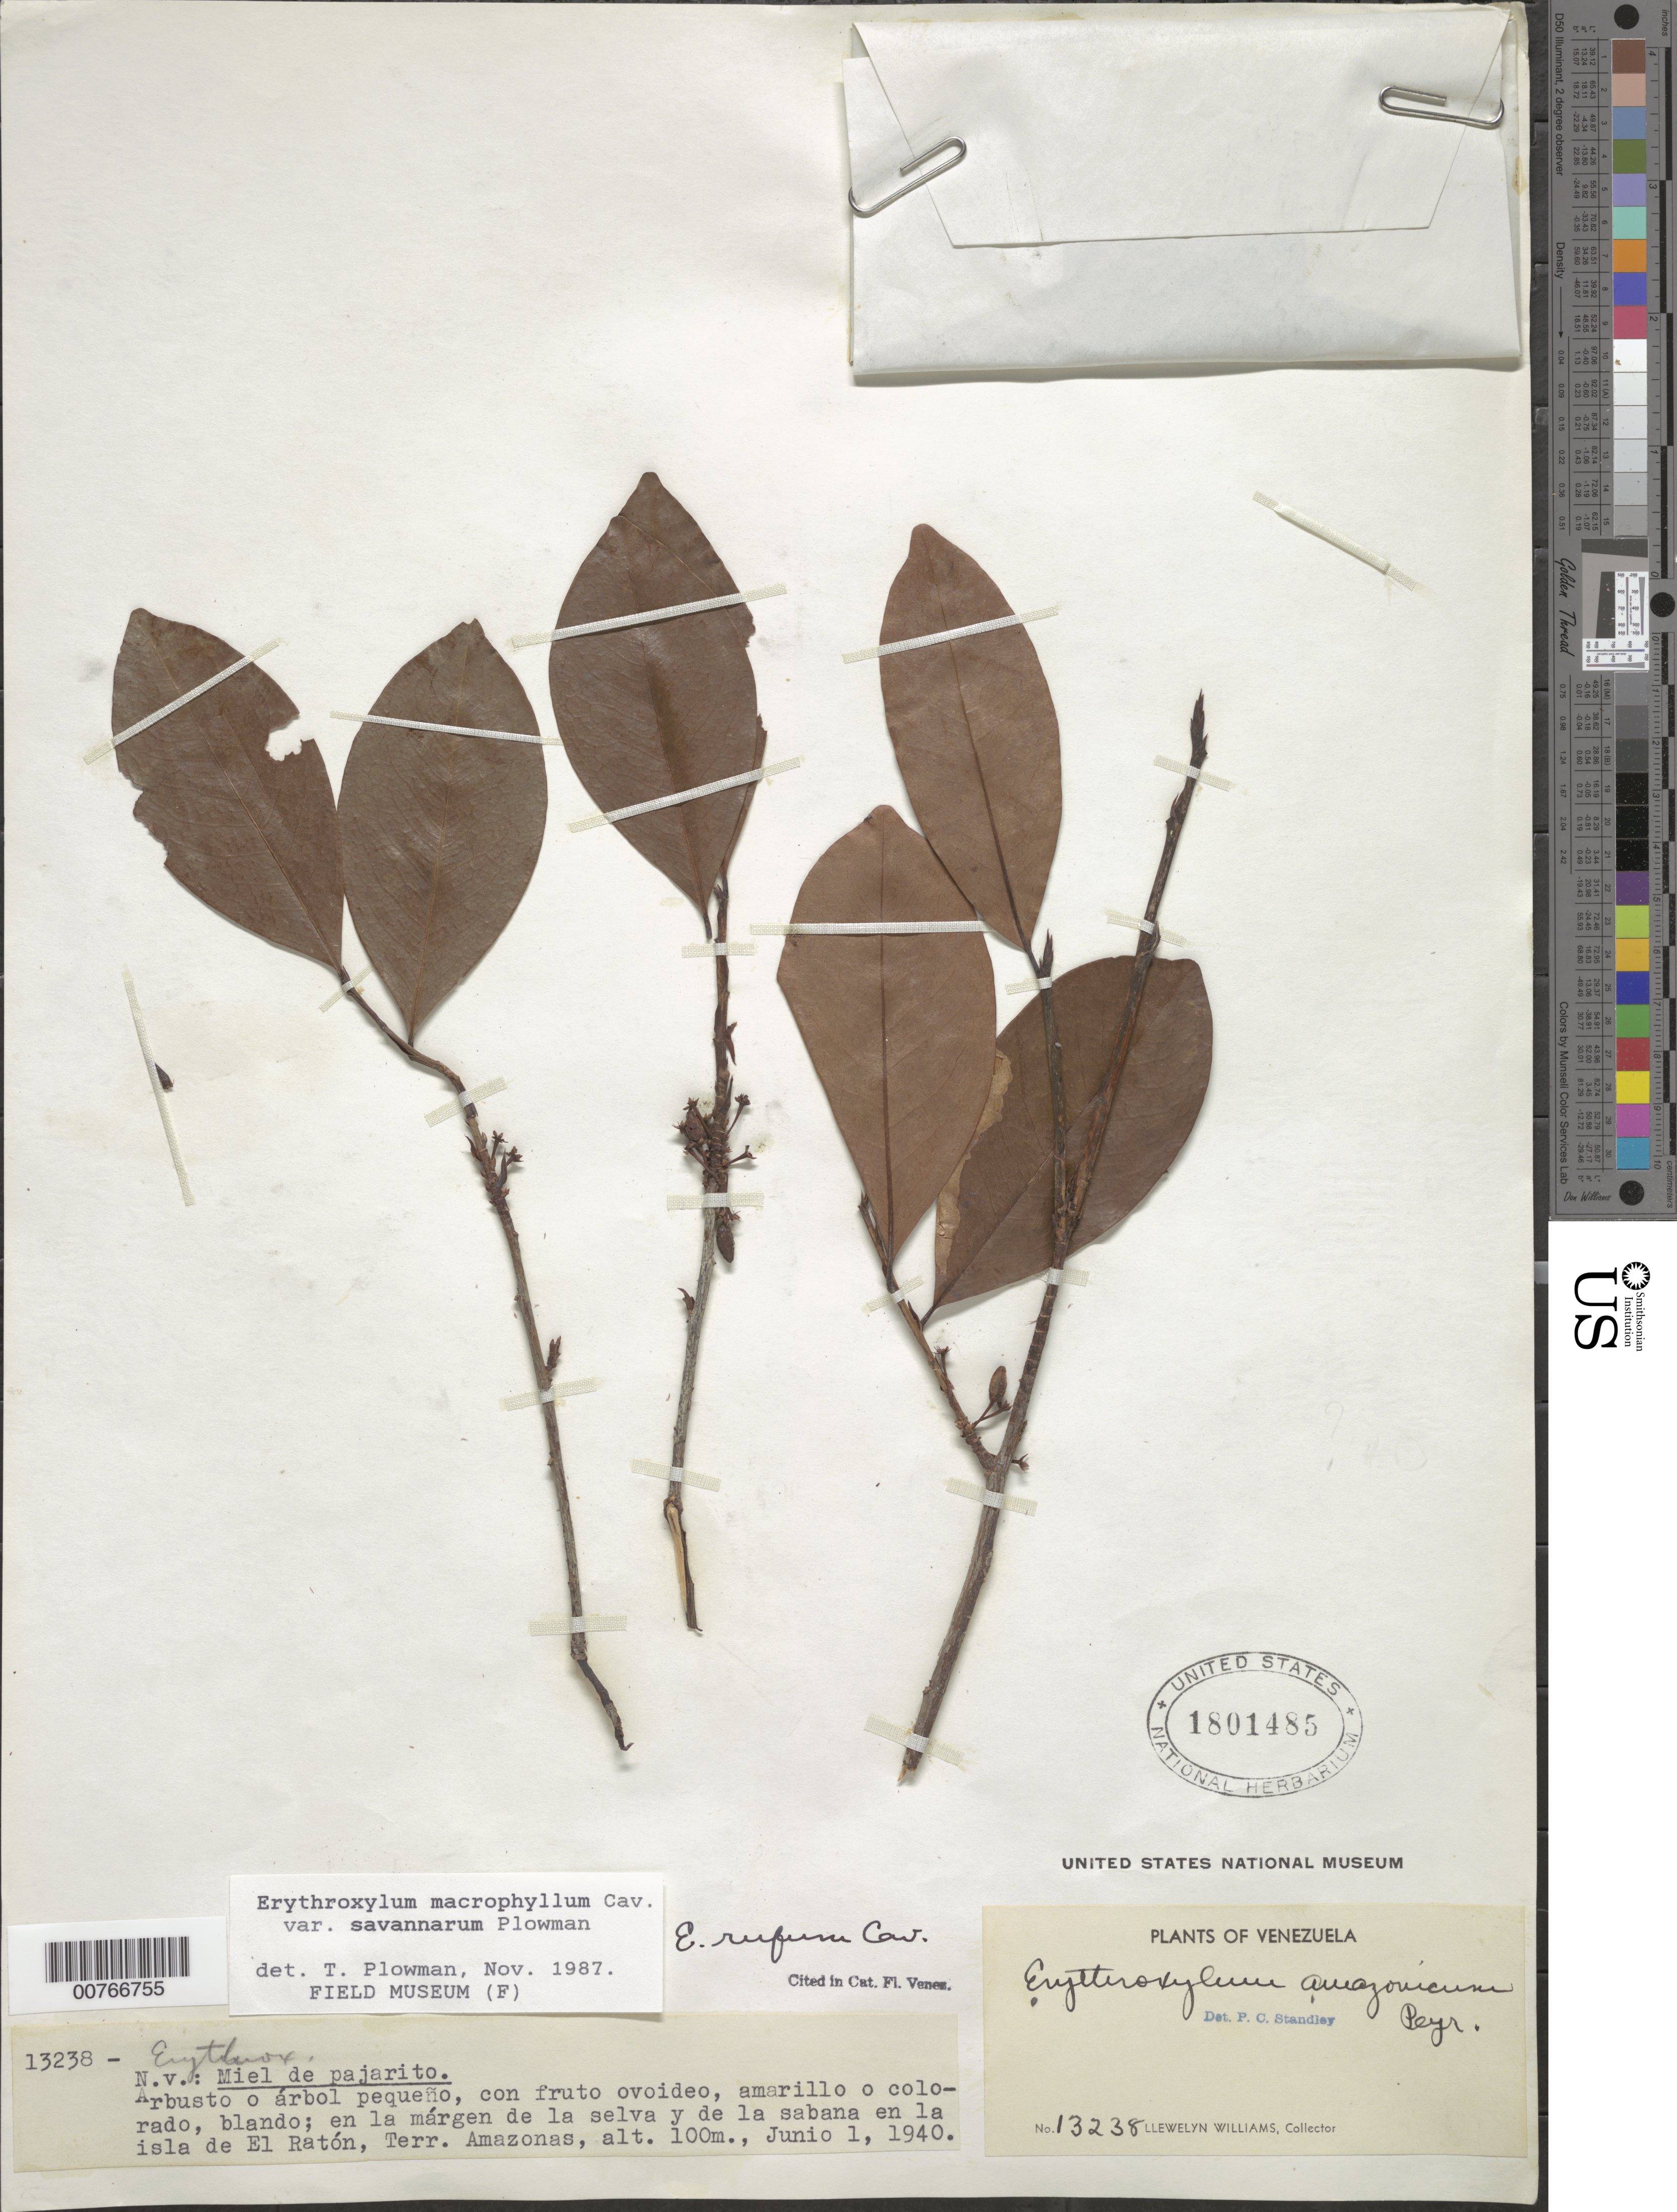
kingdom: Plantae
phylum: Tracheophyta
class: Magnoliopsida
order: Malpighiales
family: Erythroxylaceae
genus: Erythroxylum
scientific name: Erythroxylum macrophyllum var. savannarum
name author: Plowman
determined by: Plowman, Timothy C.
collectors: Ll. Williams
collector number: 13238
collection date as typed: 1-Jun-40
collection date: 1940-06-01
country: Venezuela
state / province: Amazonas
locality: Isla de El Ratón, Alto Orinoco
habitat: Isla; en la márgen de la selva y sabana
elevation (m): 100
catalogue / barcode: US 1801485